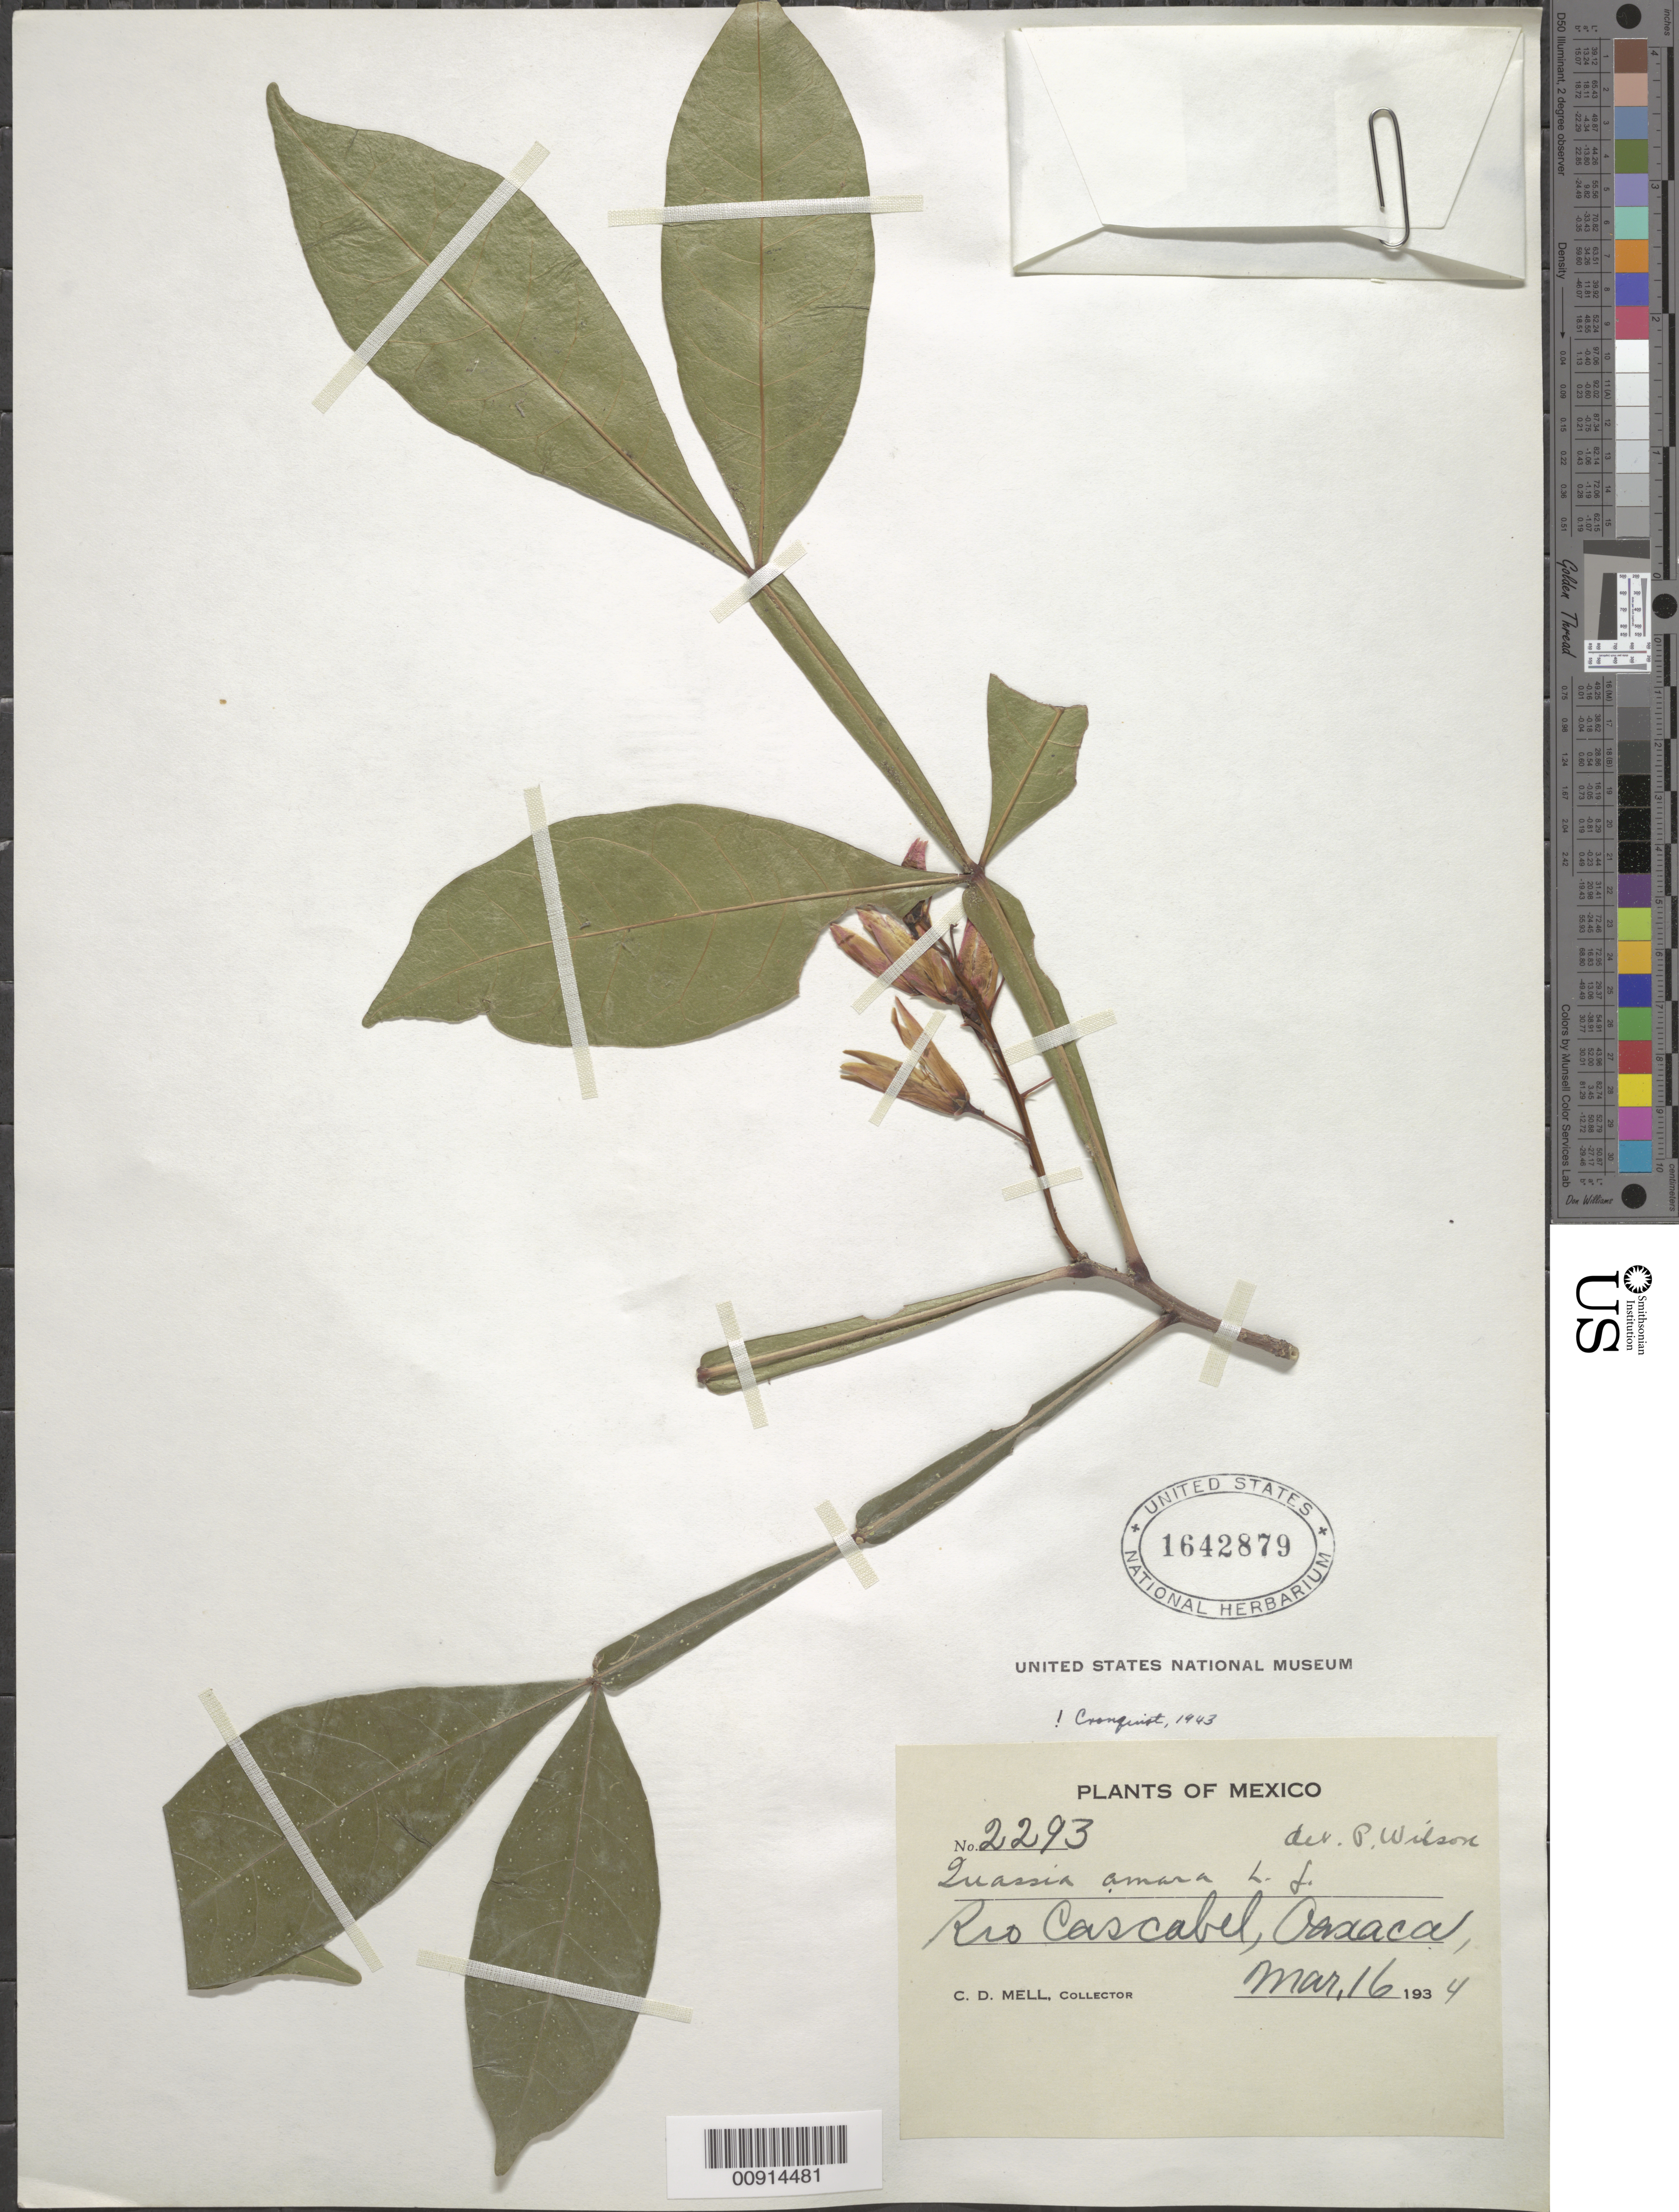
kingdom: Plantae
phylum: Tracheophyta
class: Magnoliopsida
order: Sapindales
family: Simaroubaceae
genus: Quassia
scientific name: Quassia amara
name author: L.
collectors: C. D. Mell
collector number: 2293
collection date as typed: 16 Mar 1934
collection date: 1934-03-16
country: Mexico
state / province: Oaxaca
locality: Río Cascabel, Oaxaca.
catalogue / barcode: US 1642879